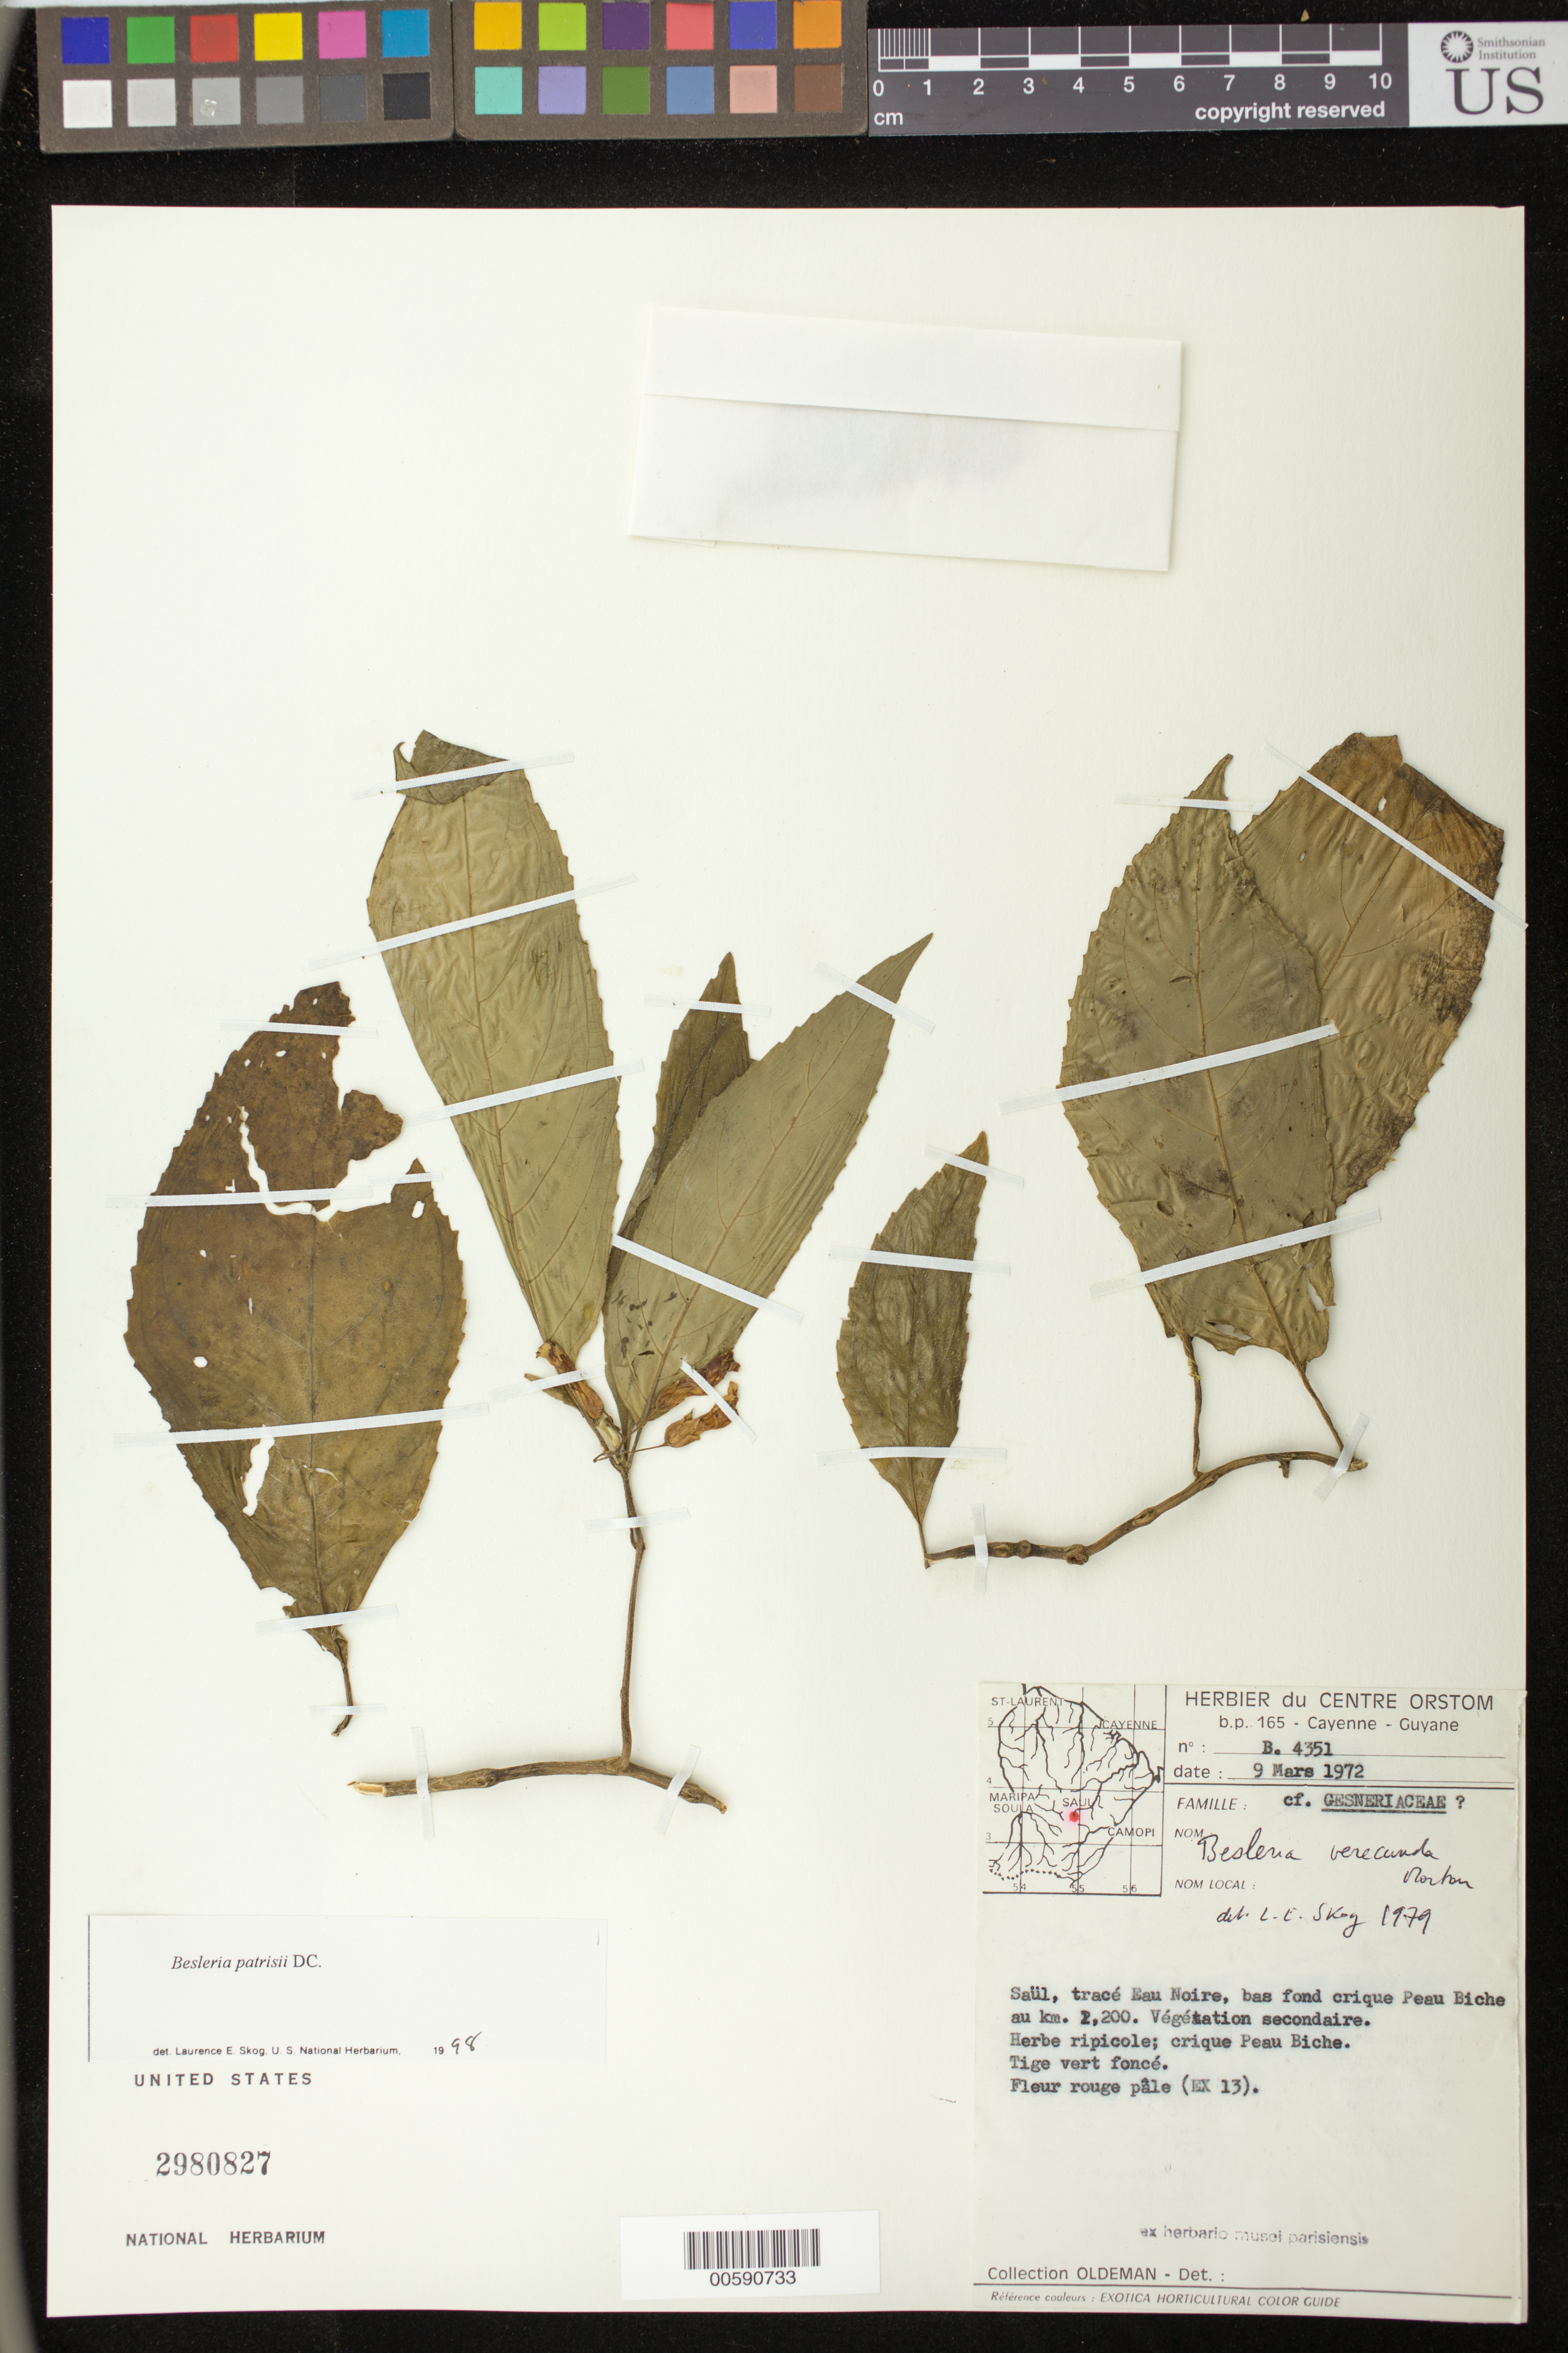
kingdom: Plantae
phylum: Tracheophyta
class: Magnoliopsida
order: Lamiales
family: Gesneriaceae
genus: Besleria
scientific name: Besleria patrisii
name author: DC.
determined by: Skog, Laurence E.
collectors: R. Oldeman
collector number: B- 4351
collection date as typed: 09 Mar 1972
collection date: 1972-03-09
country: French Guiana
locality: Saül, tracé Eau Noire, bas fond crique Peau Biche au km. 2200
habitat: Végétation secondaire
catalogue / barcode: US 2980827